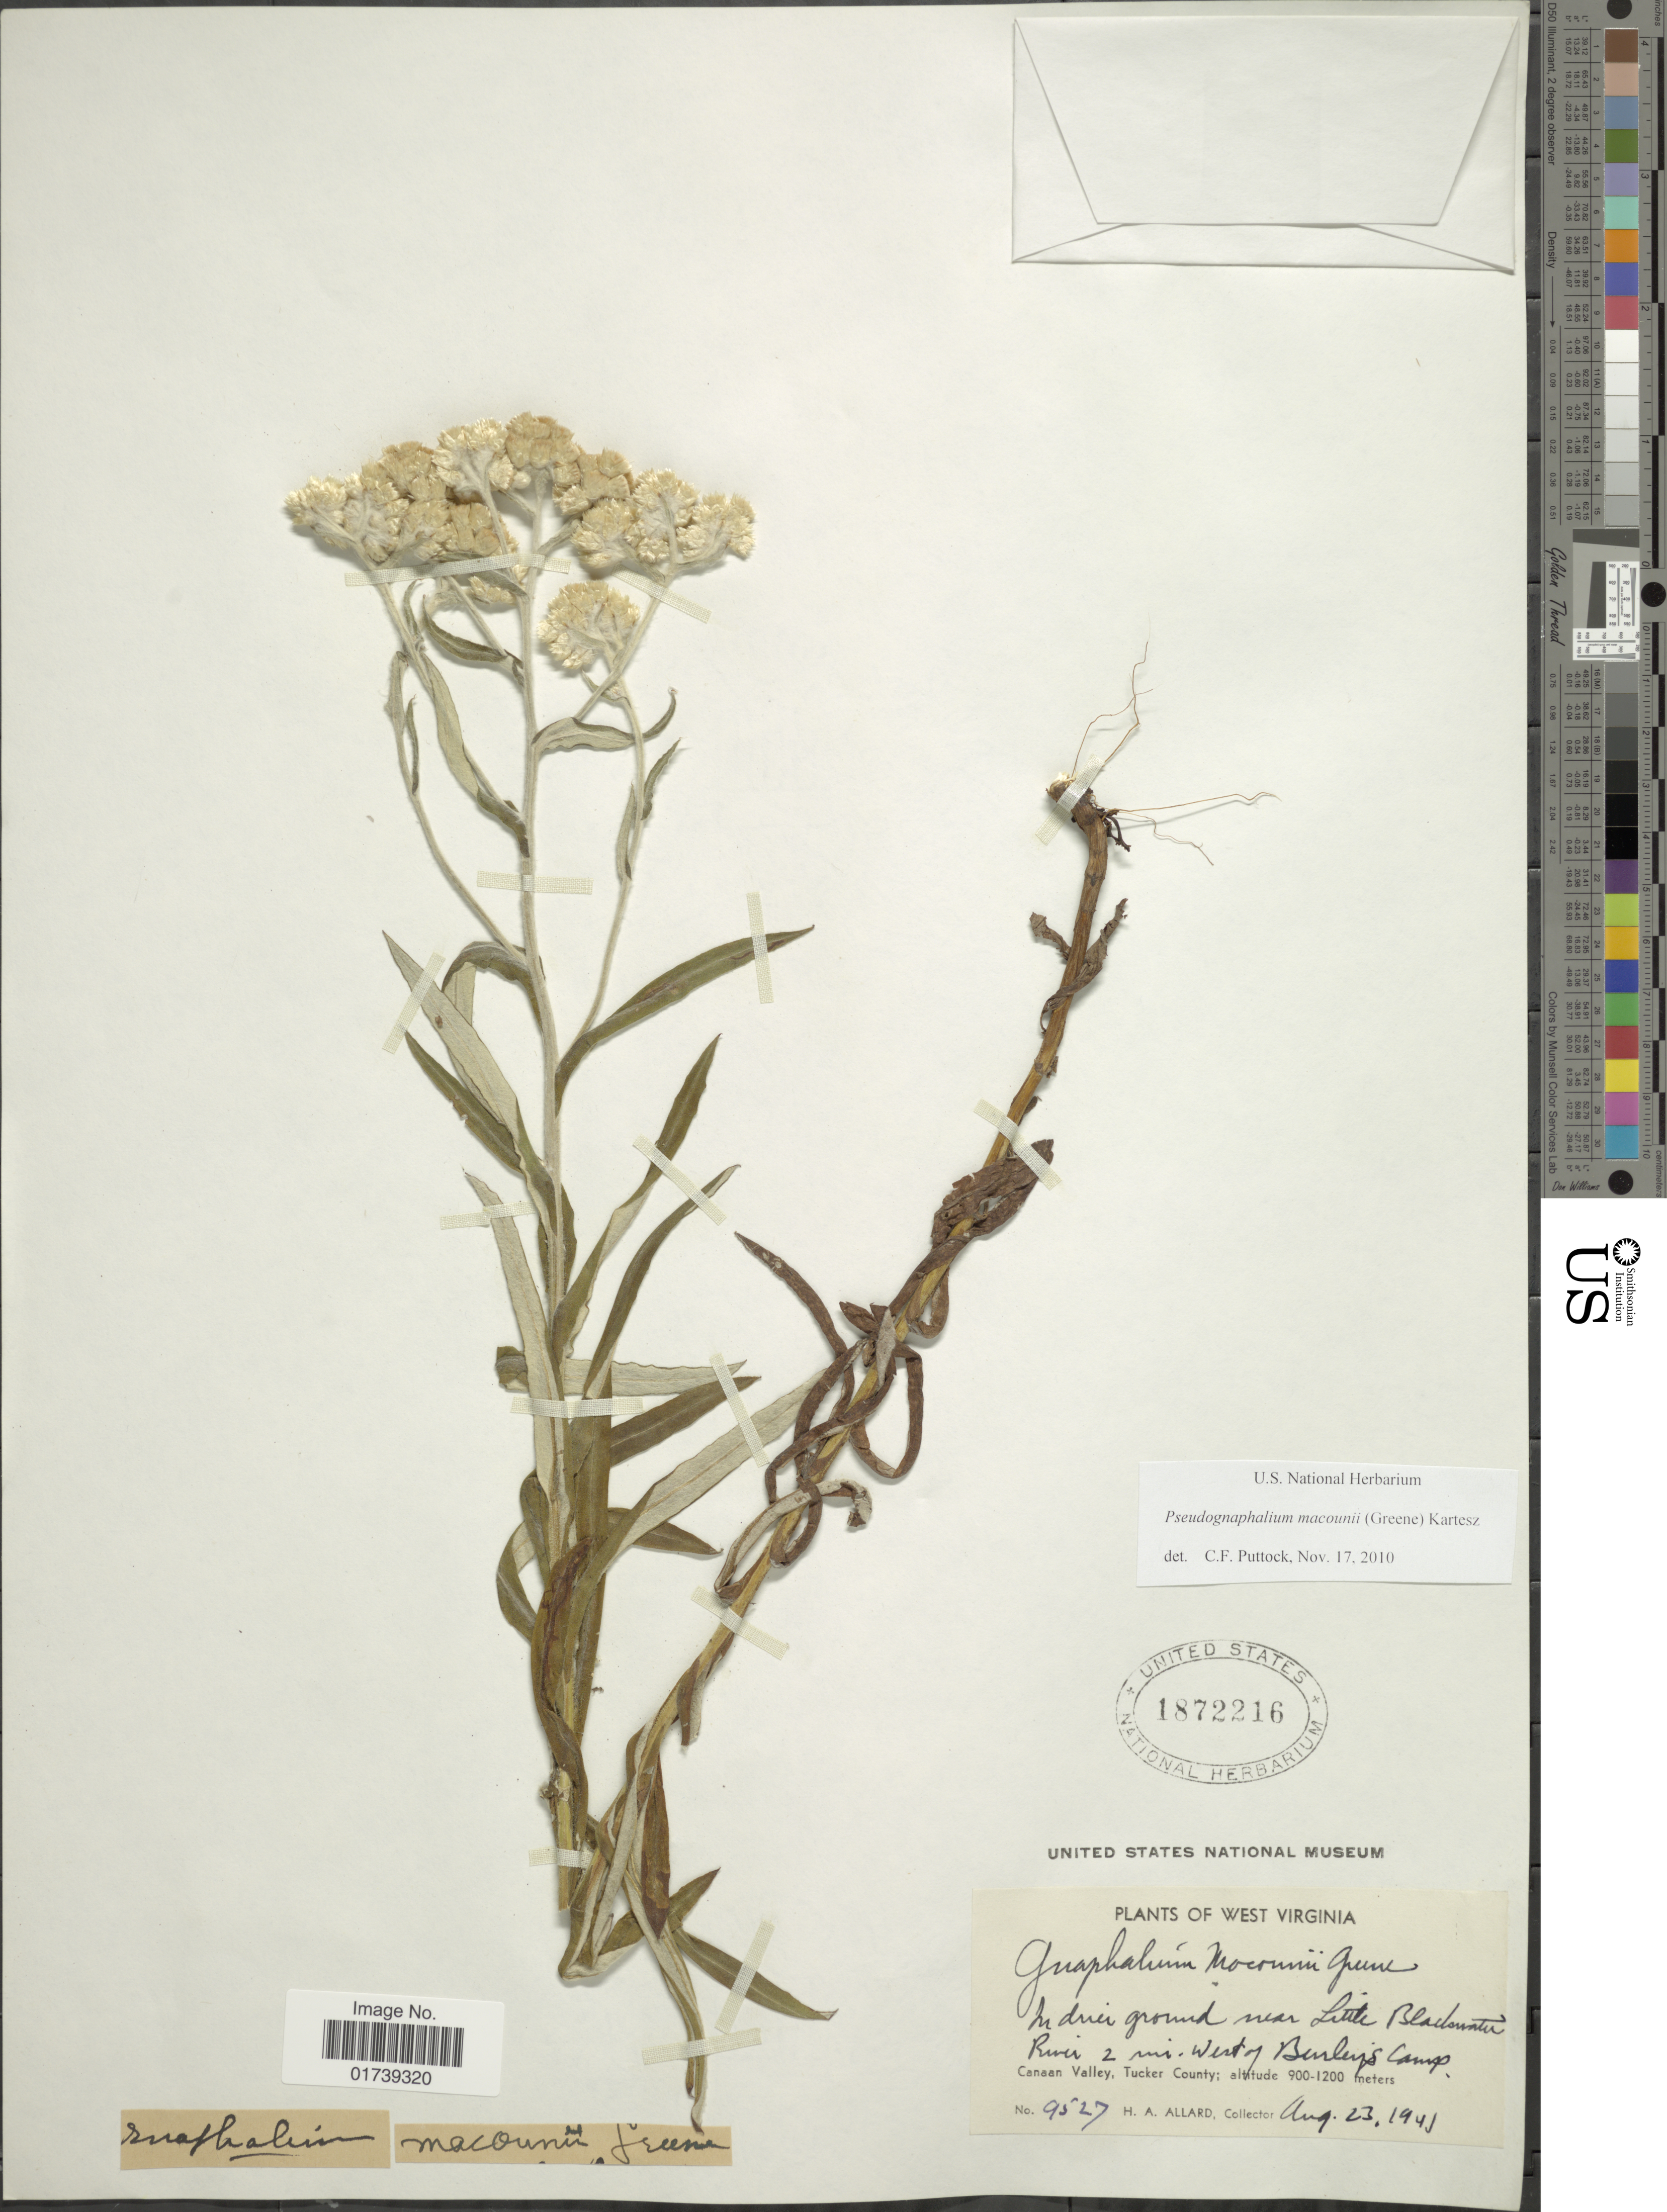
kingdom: Plantae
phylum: Tracheophyta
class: Magnoliopsida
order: Asterales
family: Asteraceae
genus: Pseudognaphalium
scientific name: Pseudognaphalium macounii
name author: (Greene) Kartesz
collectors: H. A. Allard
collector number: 9527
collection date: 1941-08-23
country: United States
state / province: West Virginia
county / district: Tucker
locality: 2 mi. west of Benleys Camp, Canaan Valley, Tucker County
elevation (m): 900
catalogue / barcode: US 1872216